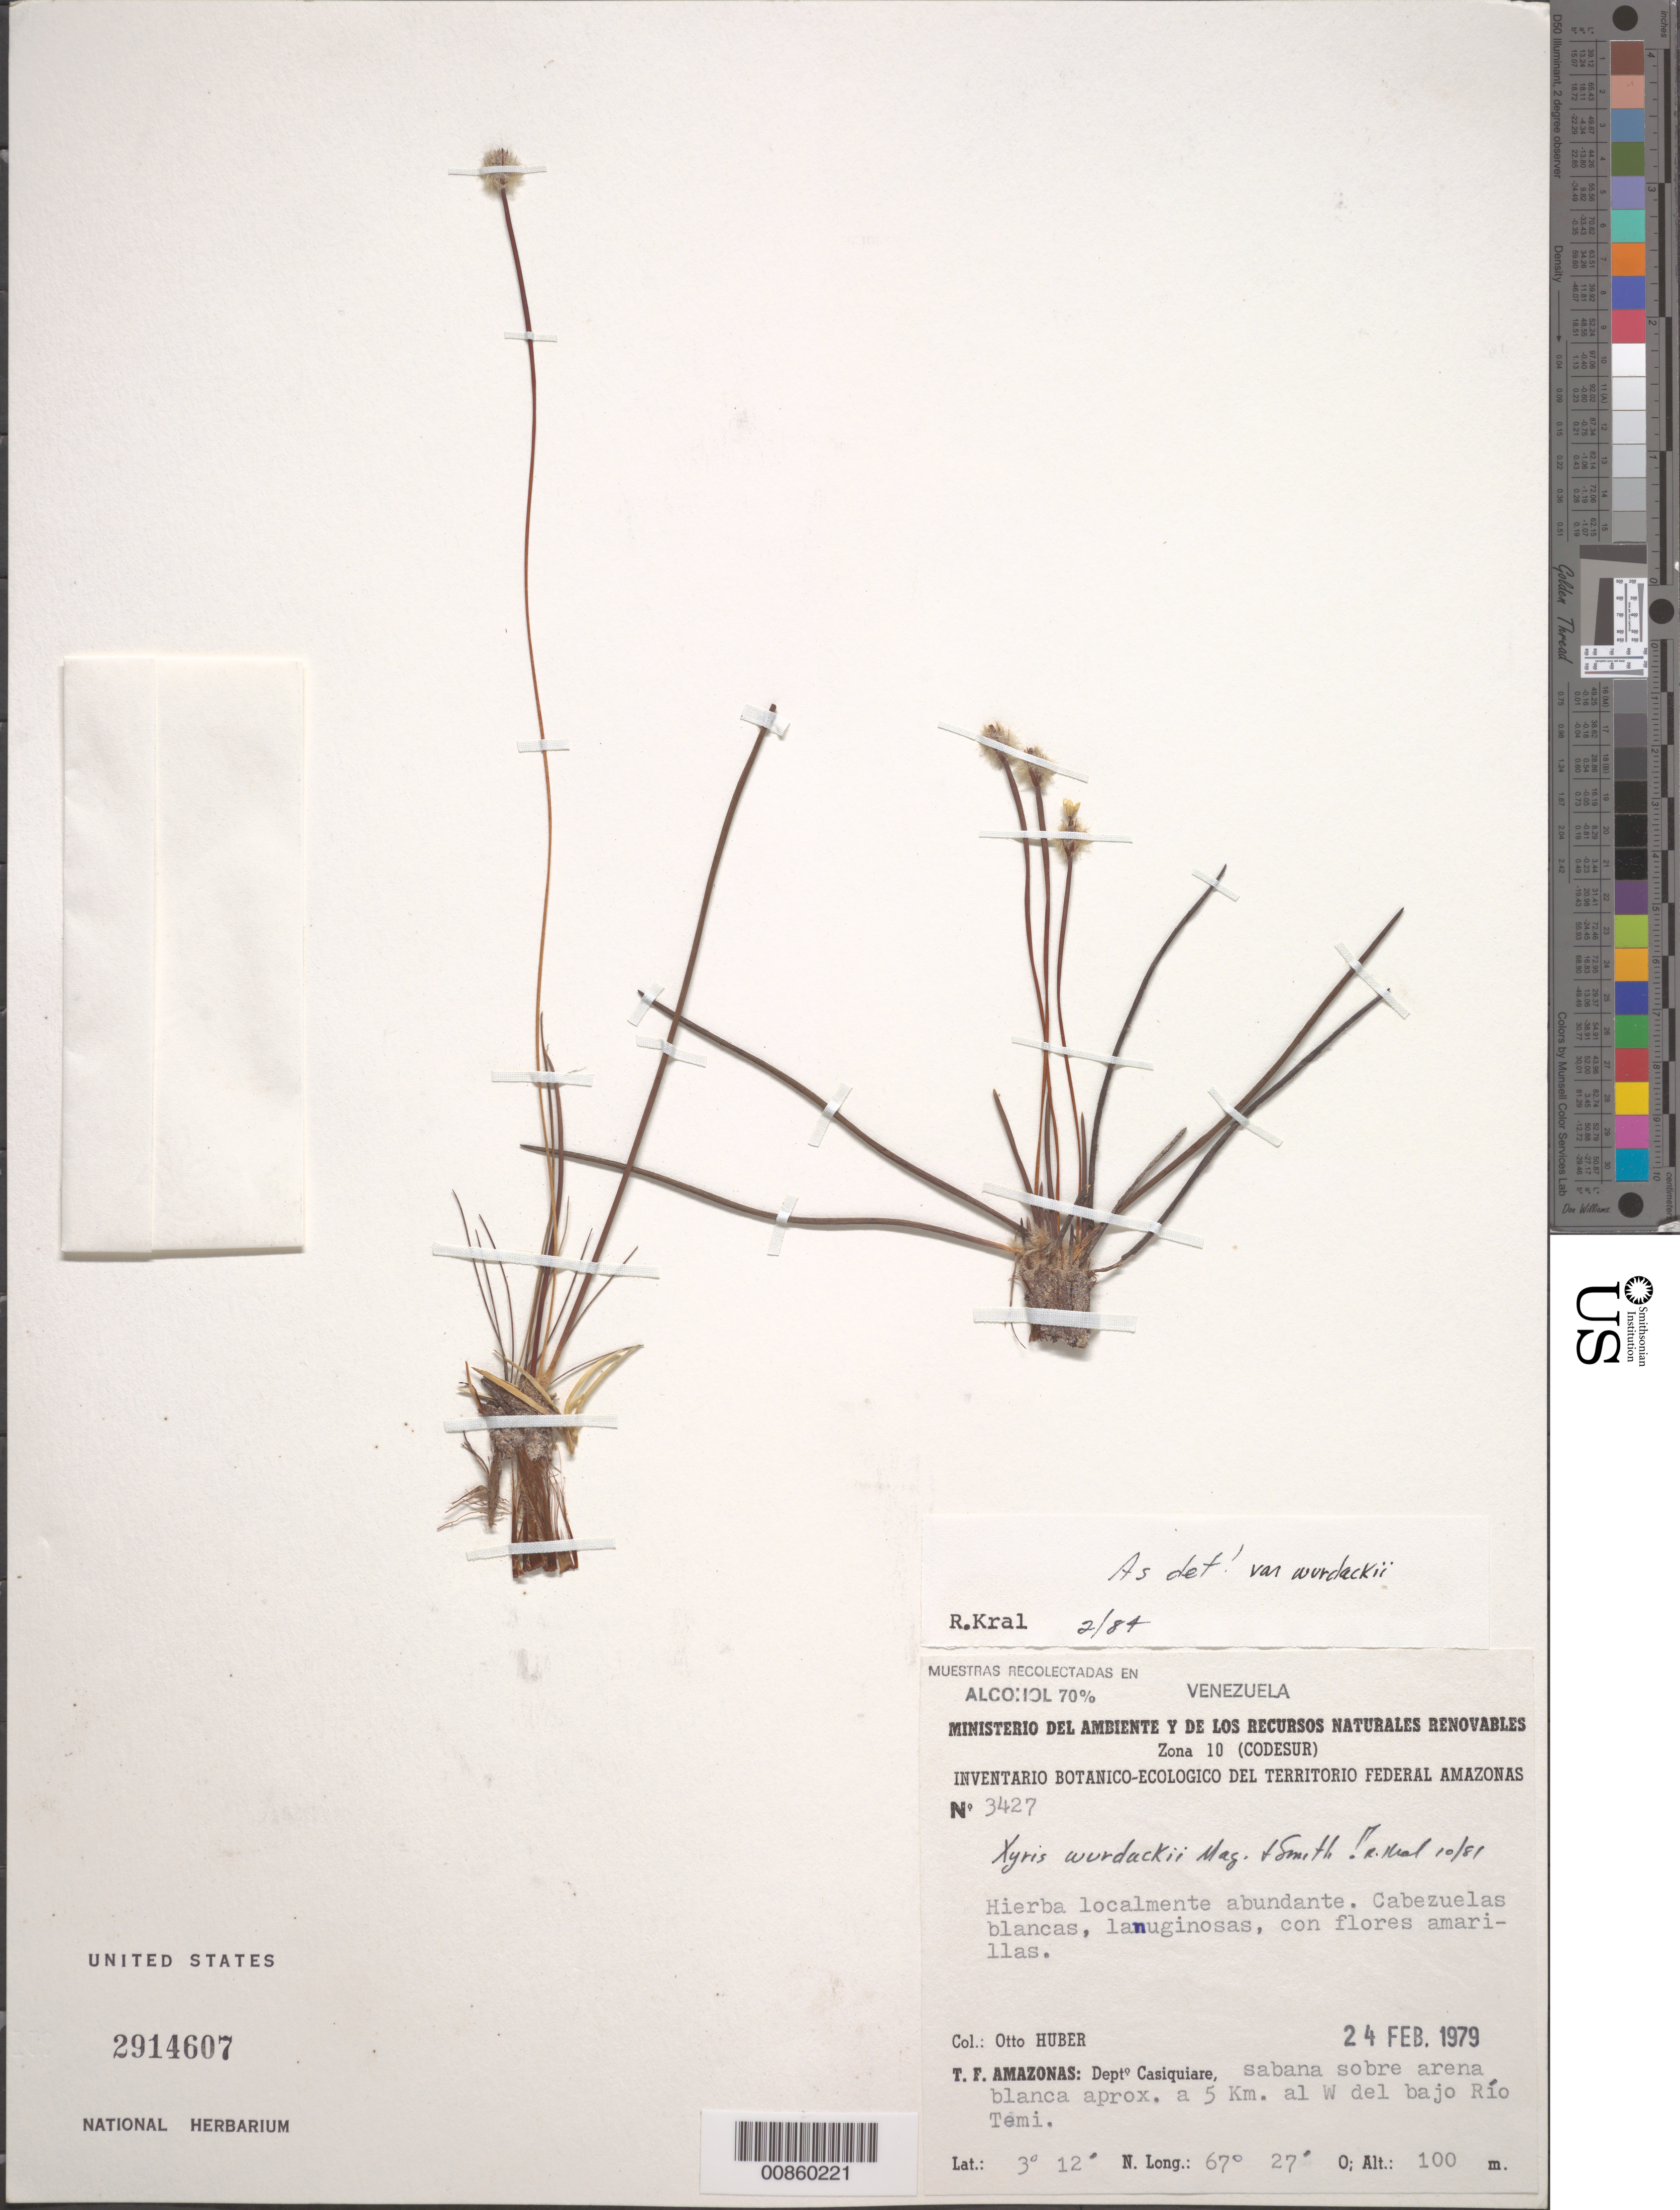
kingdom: Plantae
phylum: Tracheophyta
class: Liliopsida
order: Poales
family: Xyridaceae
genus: Xyris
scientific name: Xyris wurdackii var. wurdackii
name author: Maguire & L.B. Sm.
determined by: Kral, Robert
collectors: O. Huber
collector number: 3427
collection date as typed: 24-Feb-79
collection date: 1979-02-24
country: Venezuela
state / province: Amazonas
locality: Río Temi, ca. 5 km W del bajo rio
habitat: Sabana sobre arena blanca.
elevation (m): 100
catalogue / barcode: US 2914607